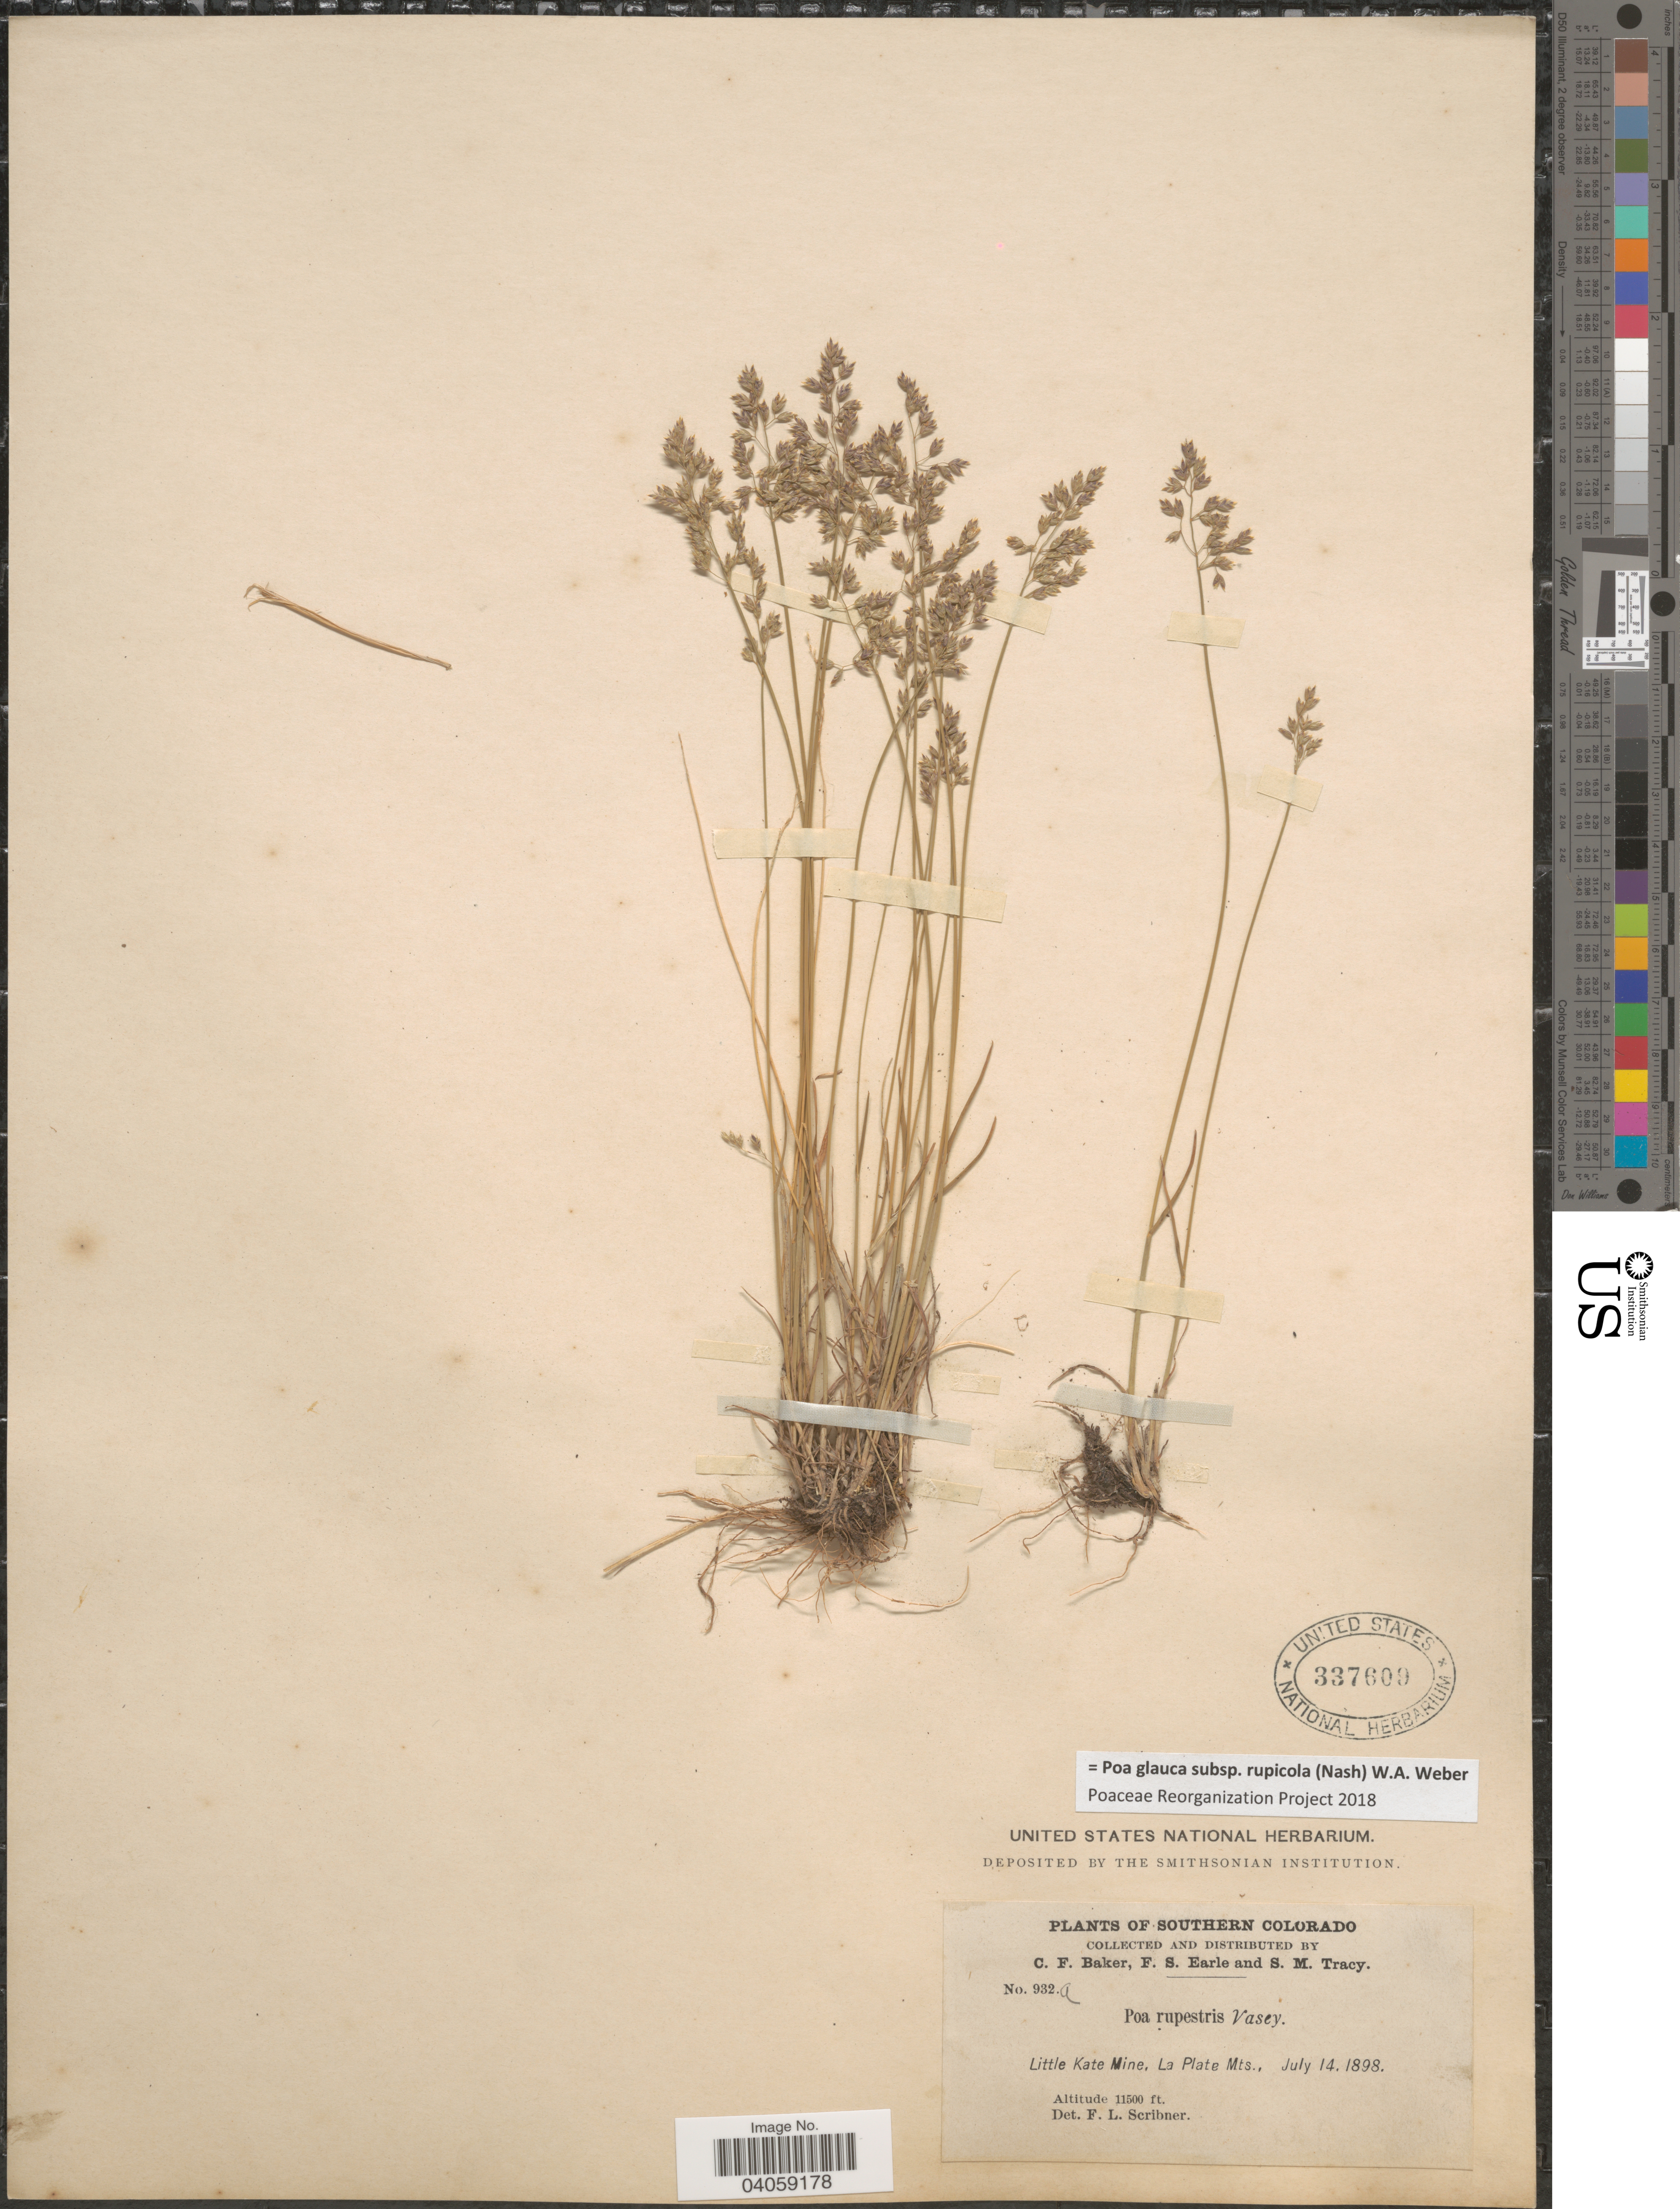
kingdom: Plantae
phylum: Tracheophyta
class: Liliopsida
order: Poales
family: Poaceae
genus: Poa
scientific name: Poa glauca subsp. rupicola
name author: (Nash) W.A. Weber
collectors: C. F. Baker, F. S. Earle & S. M. Tracy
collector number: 932a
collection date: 1898-07-14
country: United States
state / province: Colorado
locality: Southern Colorado. Little Kate Mine, La Plate Mts.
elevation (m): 3505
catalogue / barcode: US 337609